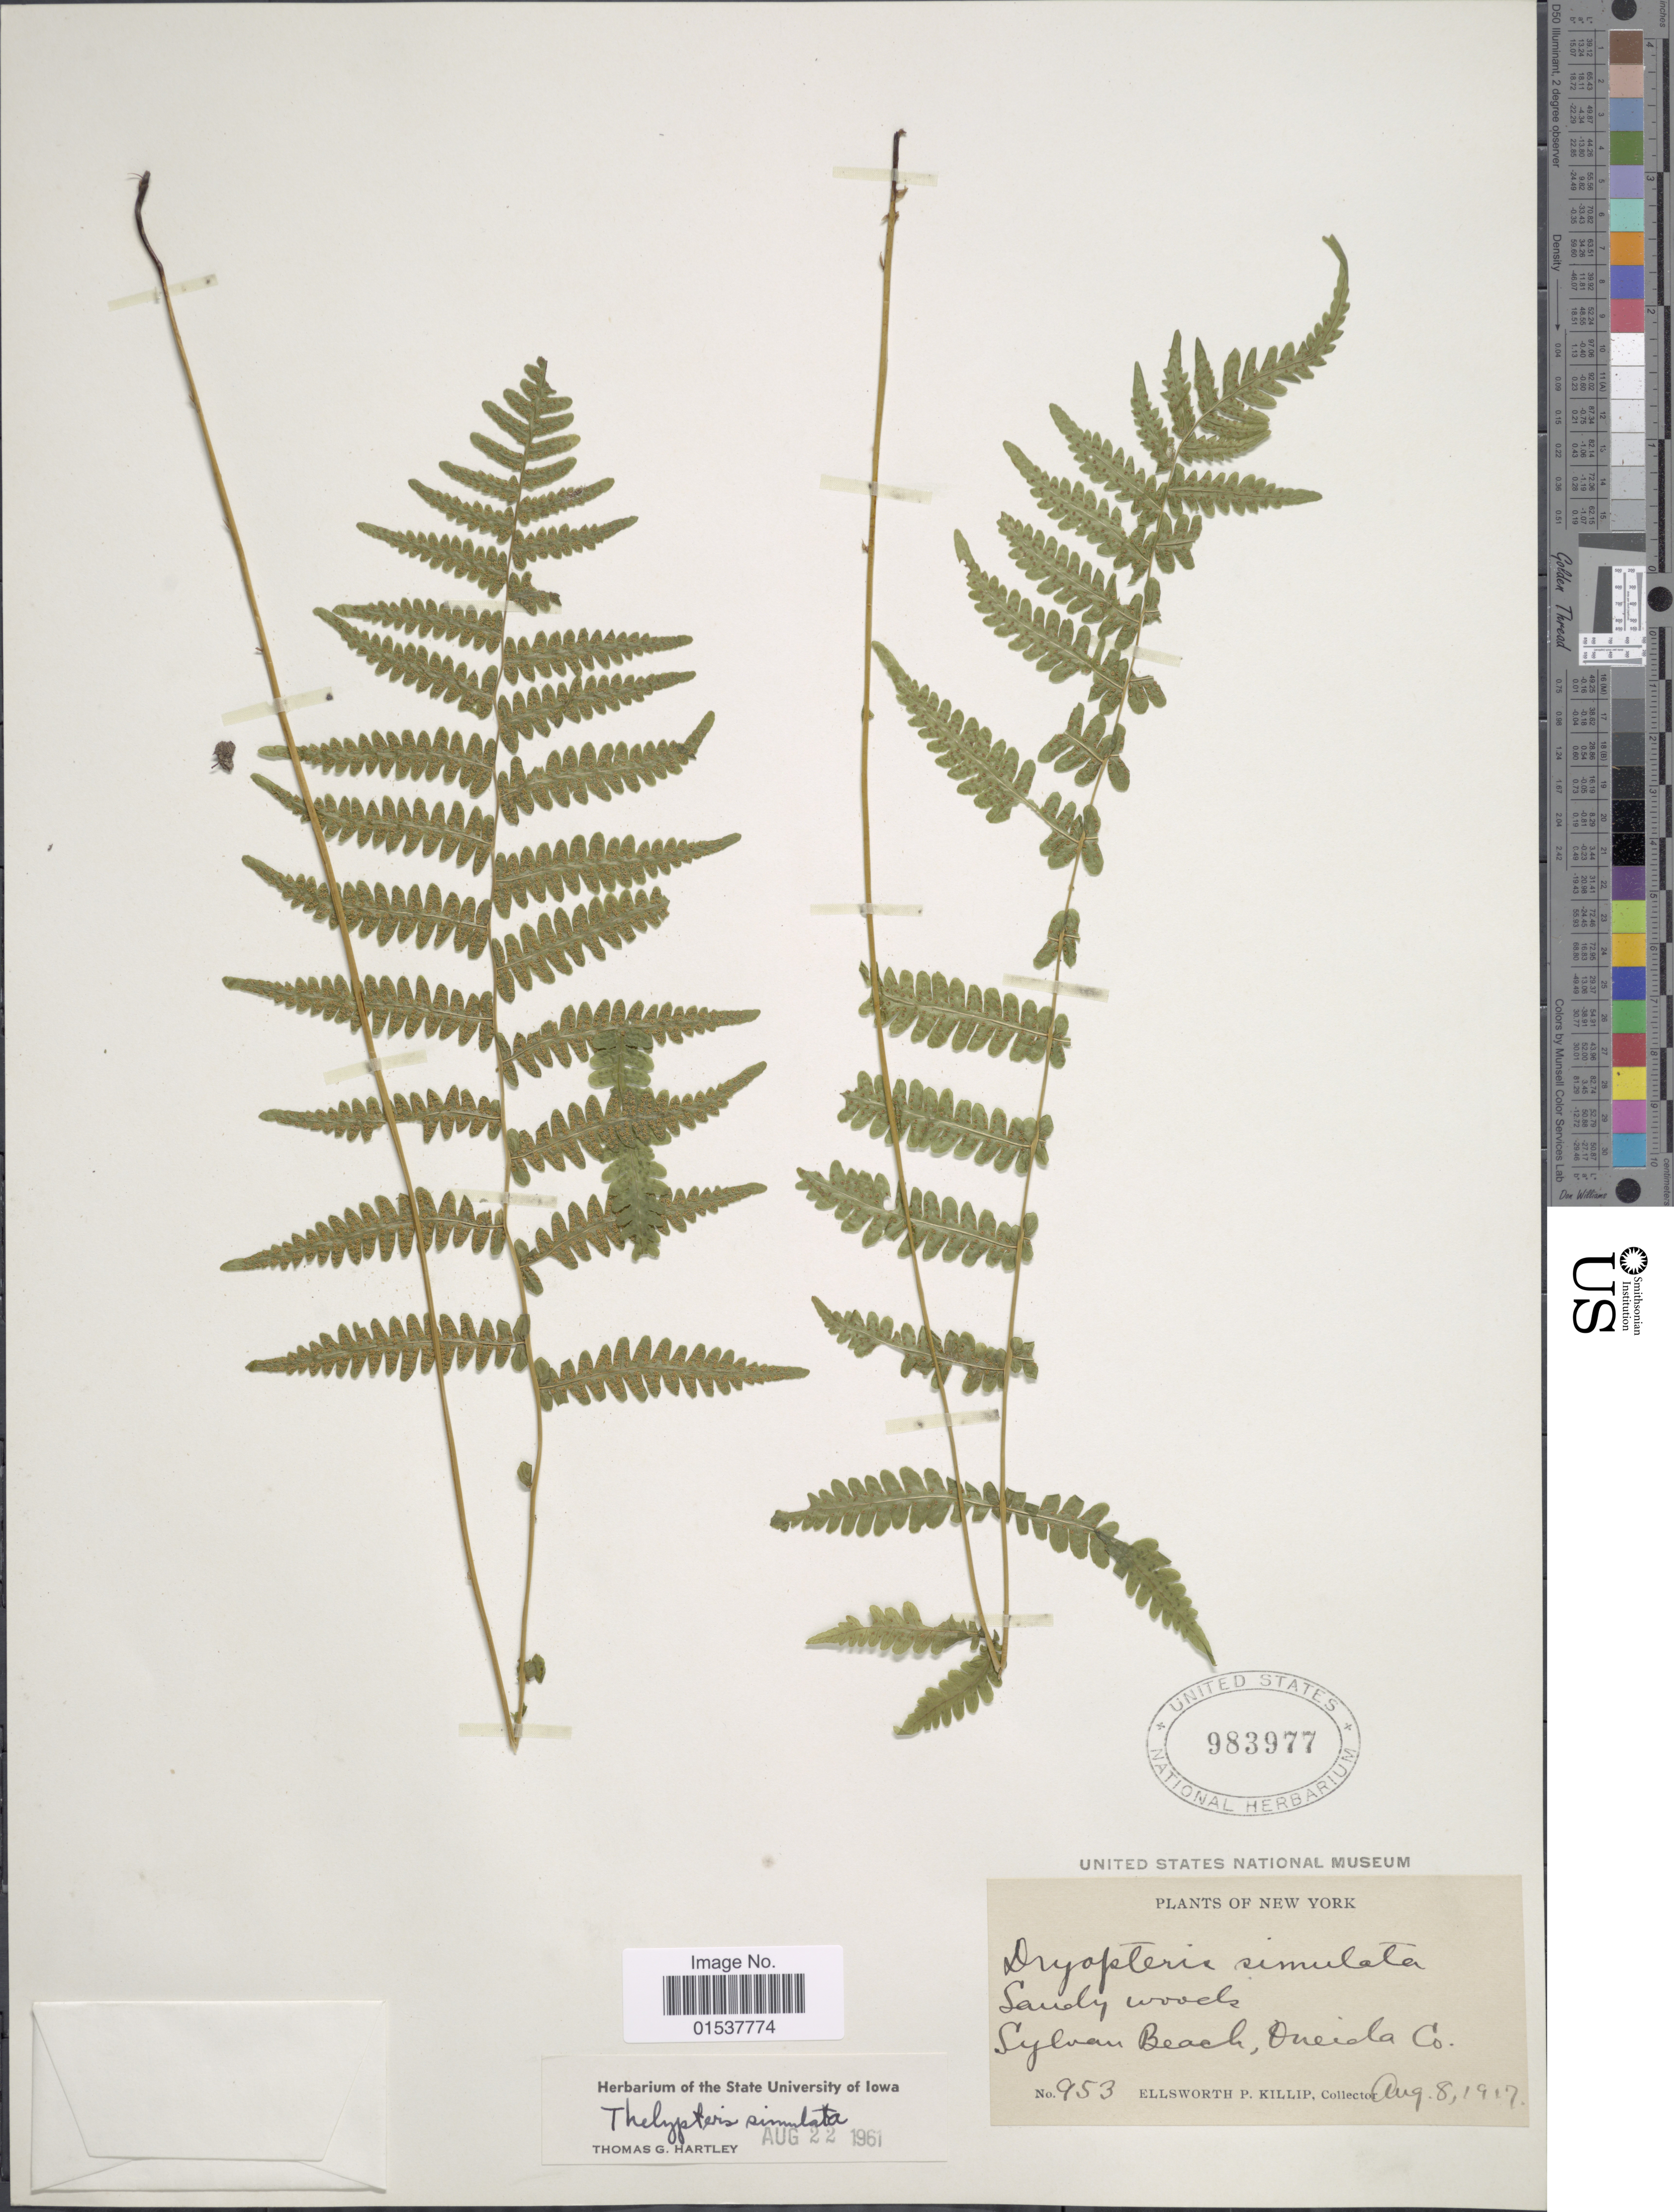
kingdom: Plantae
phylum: Tracheophyta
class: Polypodiopsida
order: Polypodiales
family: Thelypteridaceae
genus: Parathelypteris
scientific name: Parathelypteris simulata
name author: (Davenp.) Holttum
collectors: E. P. Killip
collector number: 953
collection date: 1917-08-08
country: United States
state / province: New York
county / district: Oneida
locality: Sandy woods, Sylvan Beach, Oneida Co.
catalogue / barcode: US 983977